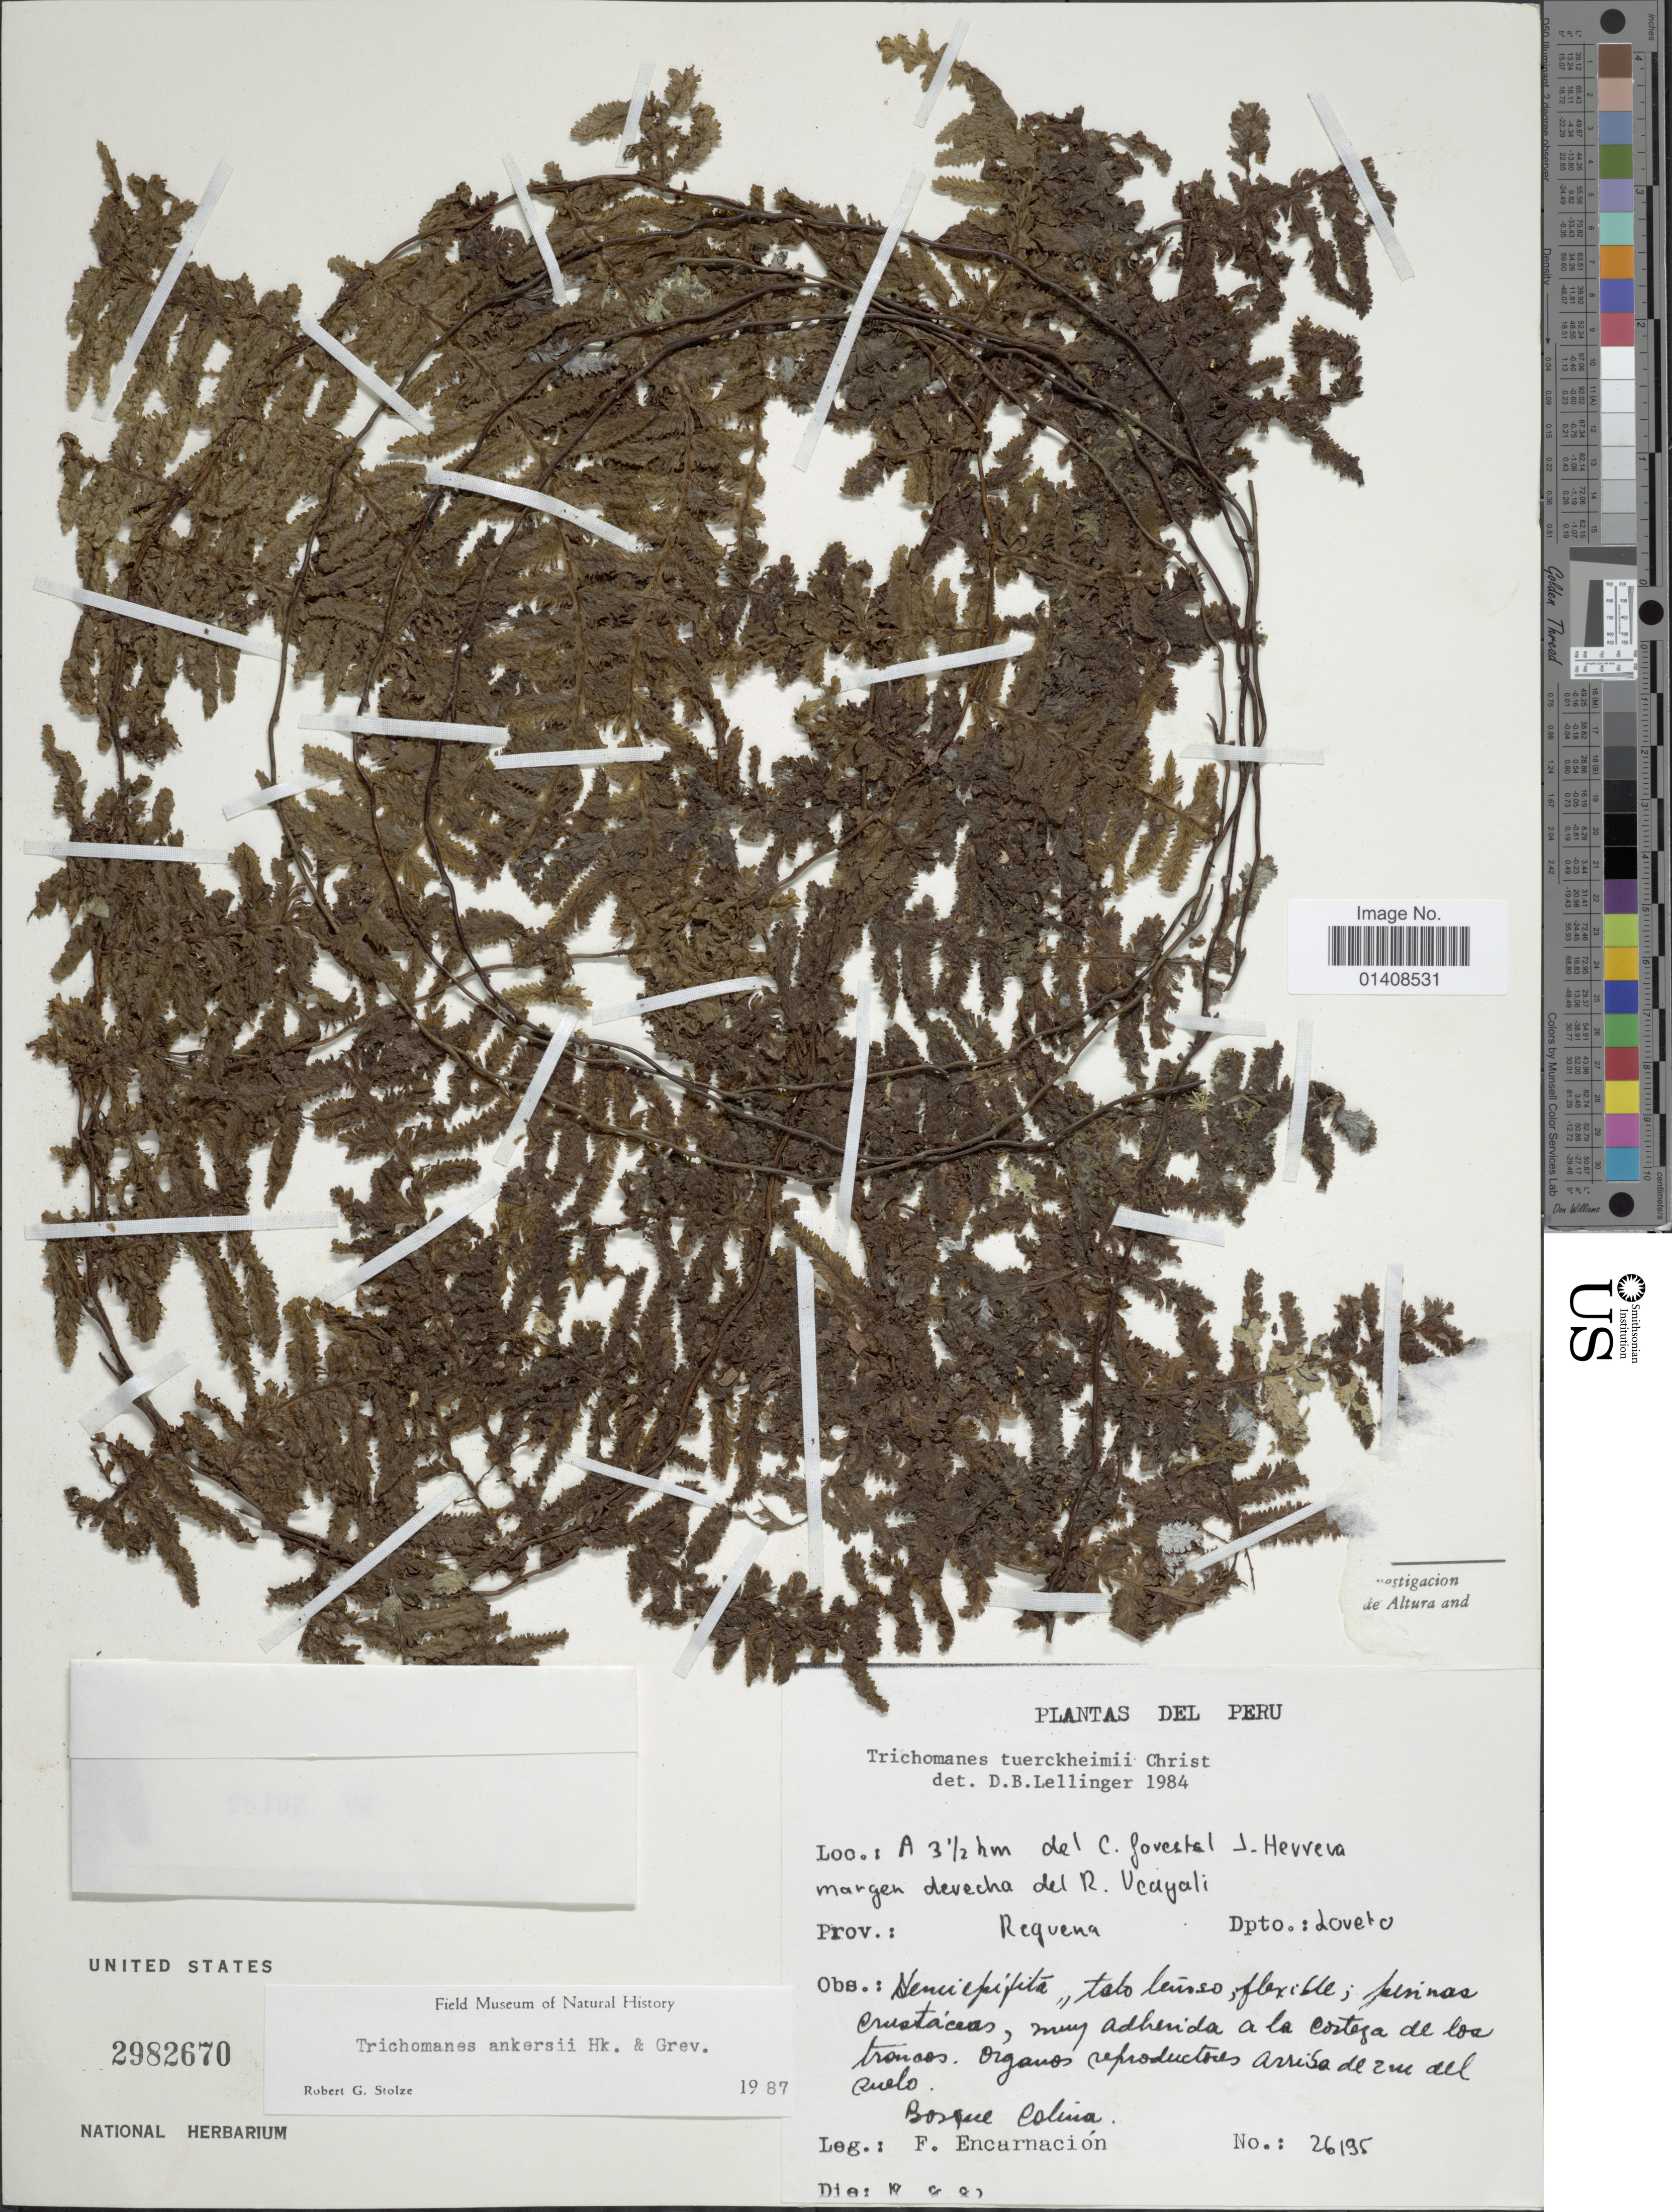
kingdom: Plantae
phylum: Tracheophyta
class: Polypodiopsida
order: Hymenophyllales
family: Hymenophyllaceae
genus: Trichomanes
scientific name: Trichomanes ankersii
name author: C. Parker ex Hook. & Grev.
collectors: F. Encarnación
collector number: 26195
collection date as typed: Transcribed d/m/y: 18/8/84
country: Peru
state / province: Loreto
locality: A 3 ½ km. del C. forestal J. Herrera margen derecha del R. Ucayali, Prov. Requena, Dpto. Loreto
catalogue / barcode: US 2982670